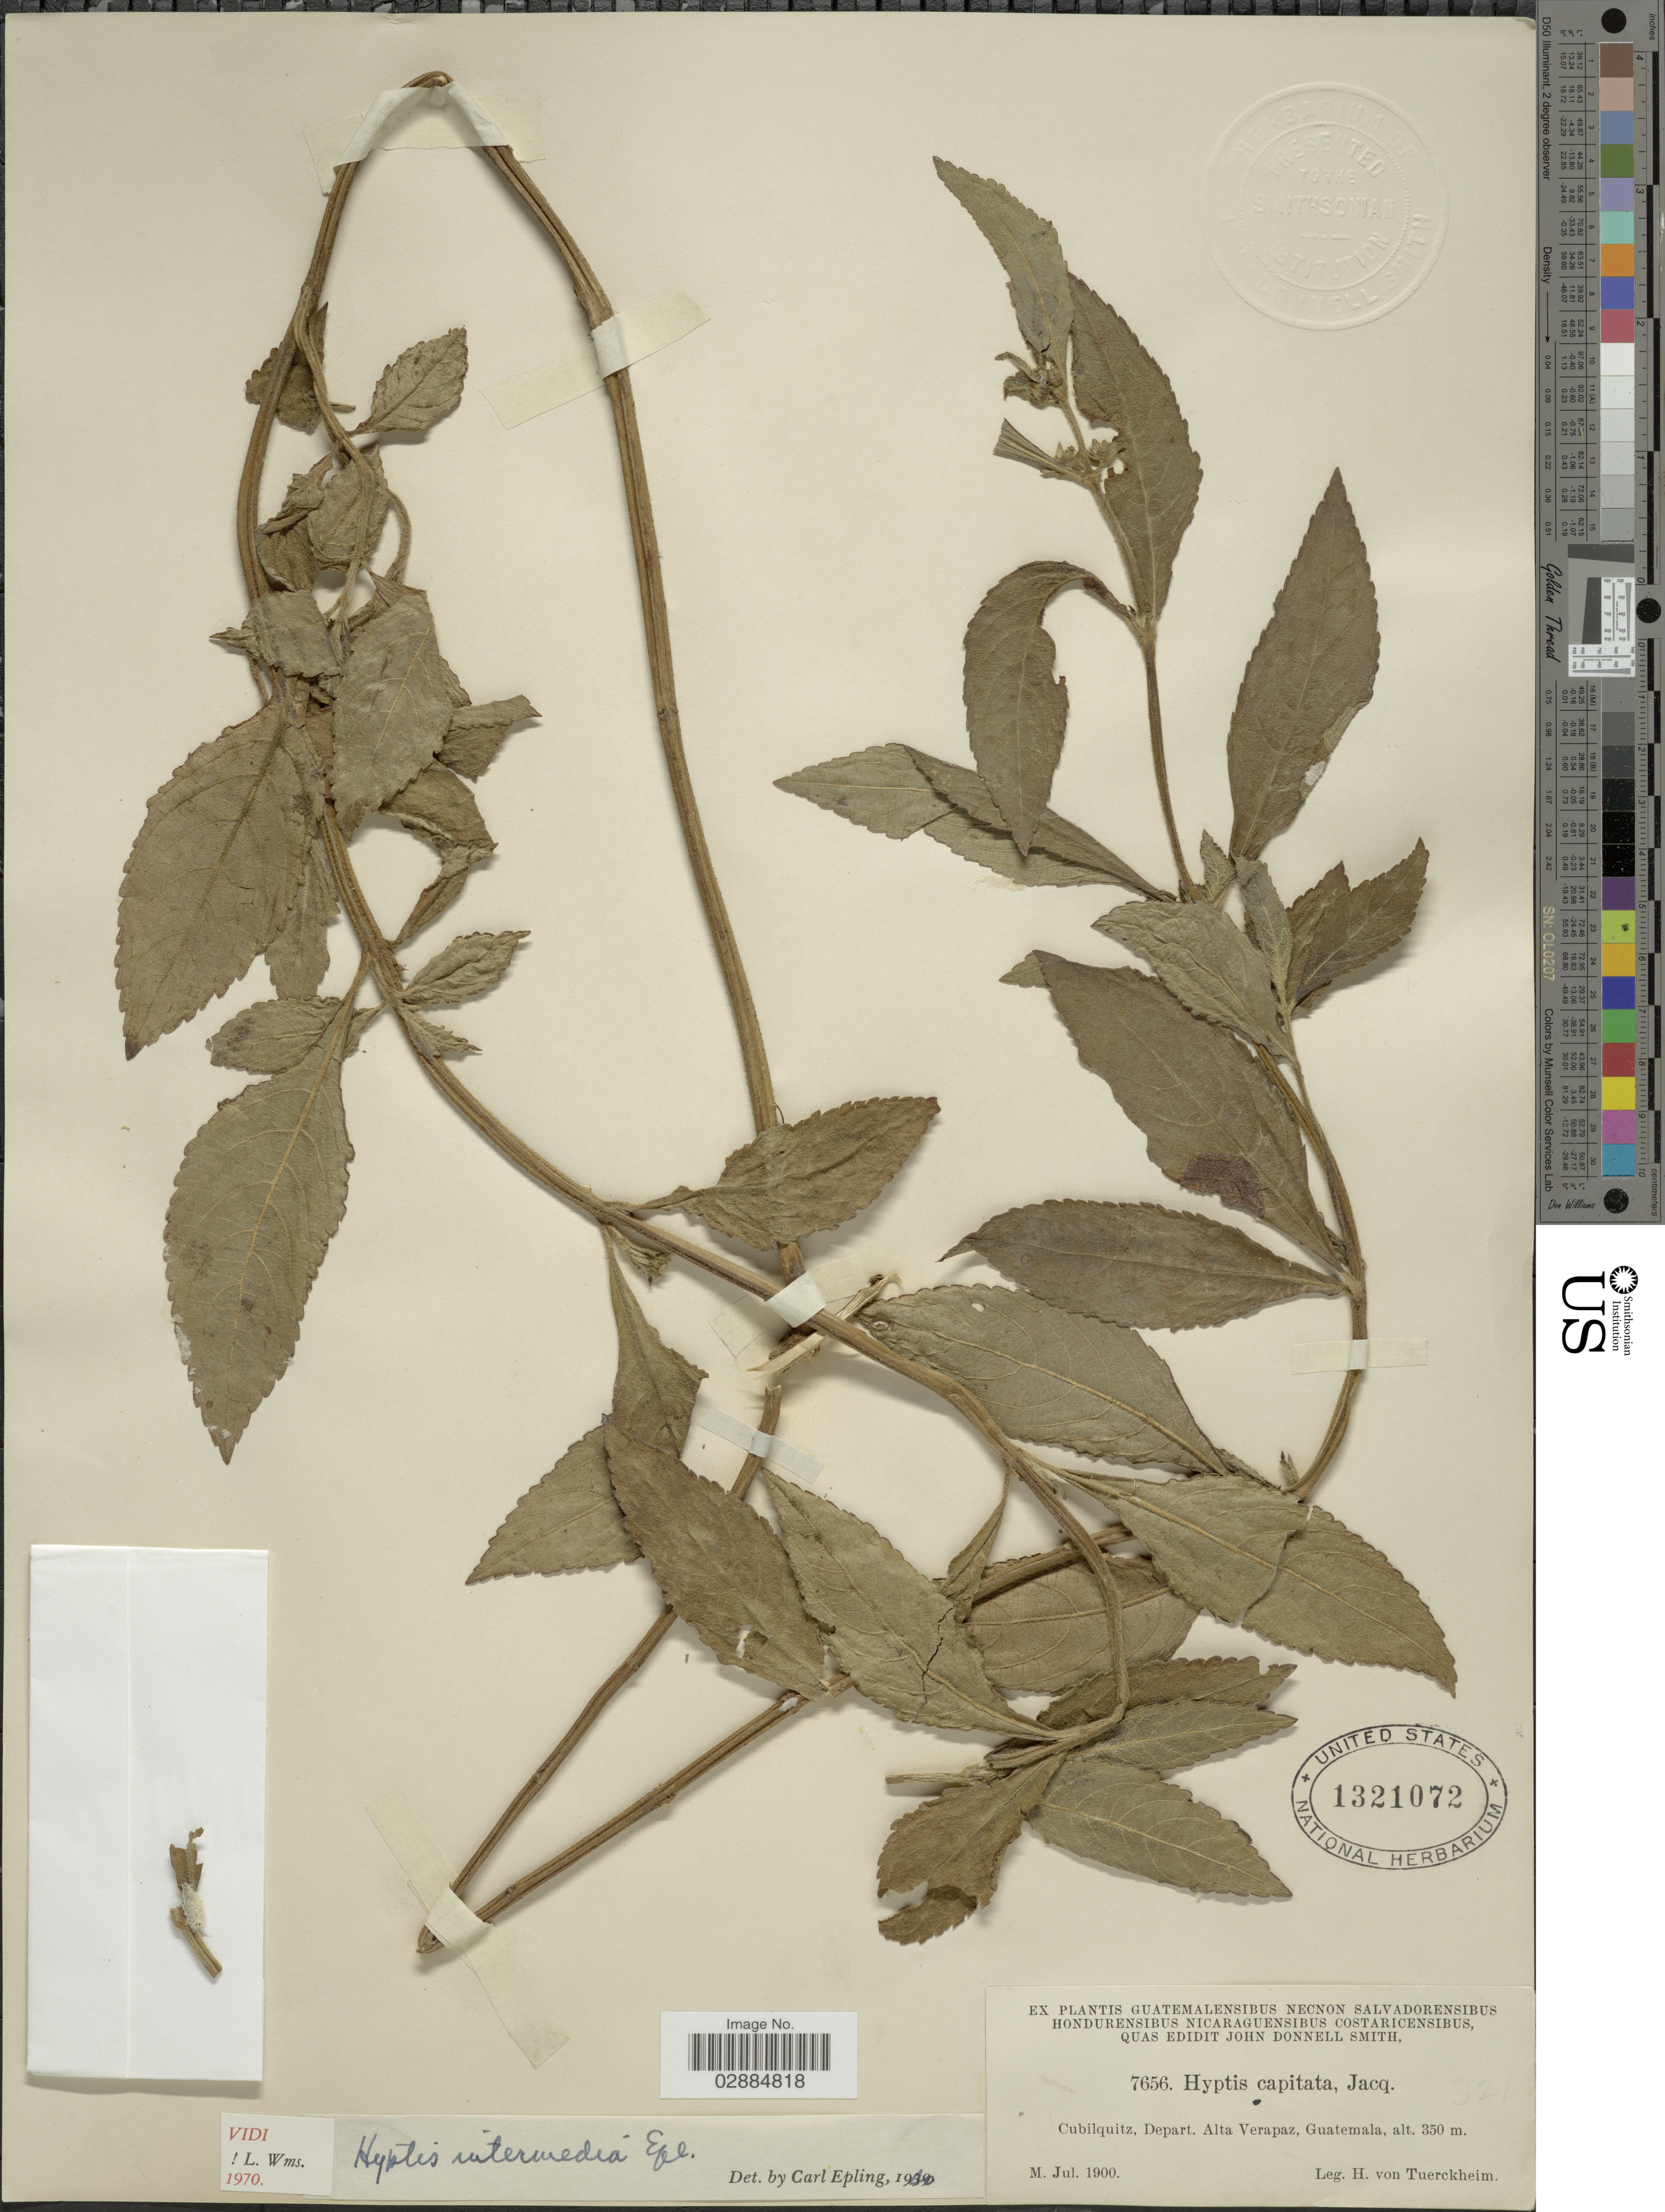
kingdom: Plantae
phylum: Tracheophyta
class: Magnoliopsida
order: Lamiales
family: Lamiaceae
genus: Hyptis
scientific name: Hyptis intermedia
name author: Epling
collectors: H. von Türckheim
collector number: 7656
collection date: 1900-07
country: Guatemala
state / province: Alta Verapaz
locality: Cubilquitz, Depart. Alta Verapaz.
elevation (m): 350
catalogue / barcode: US 1321072